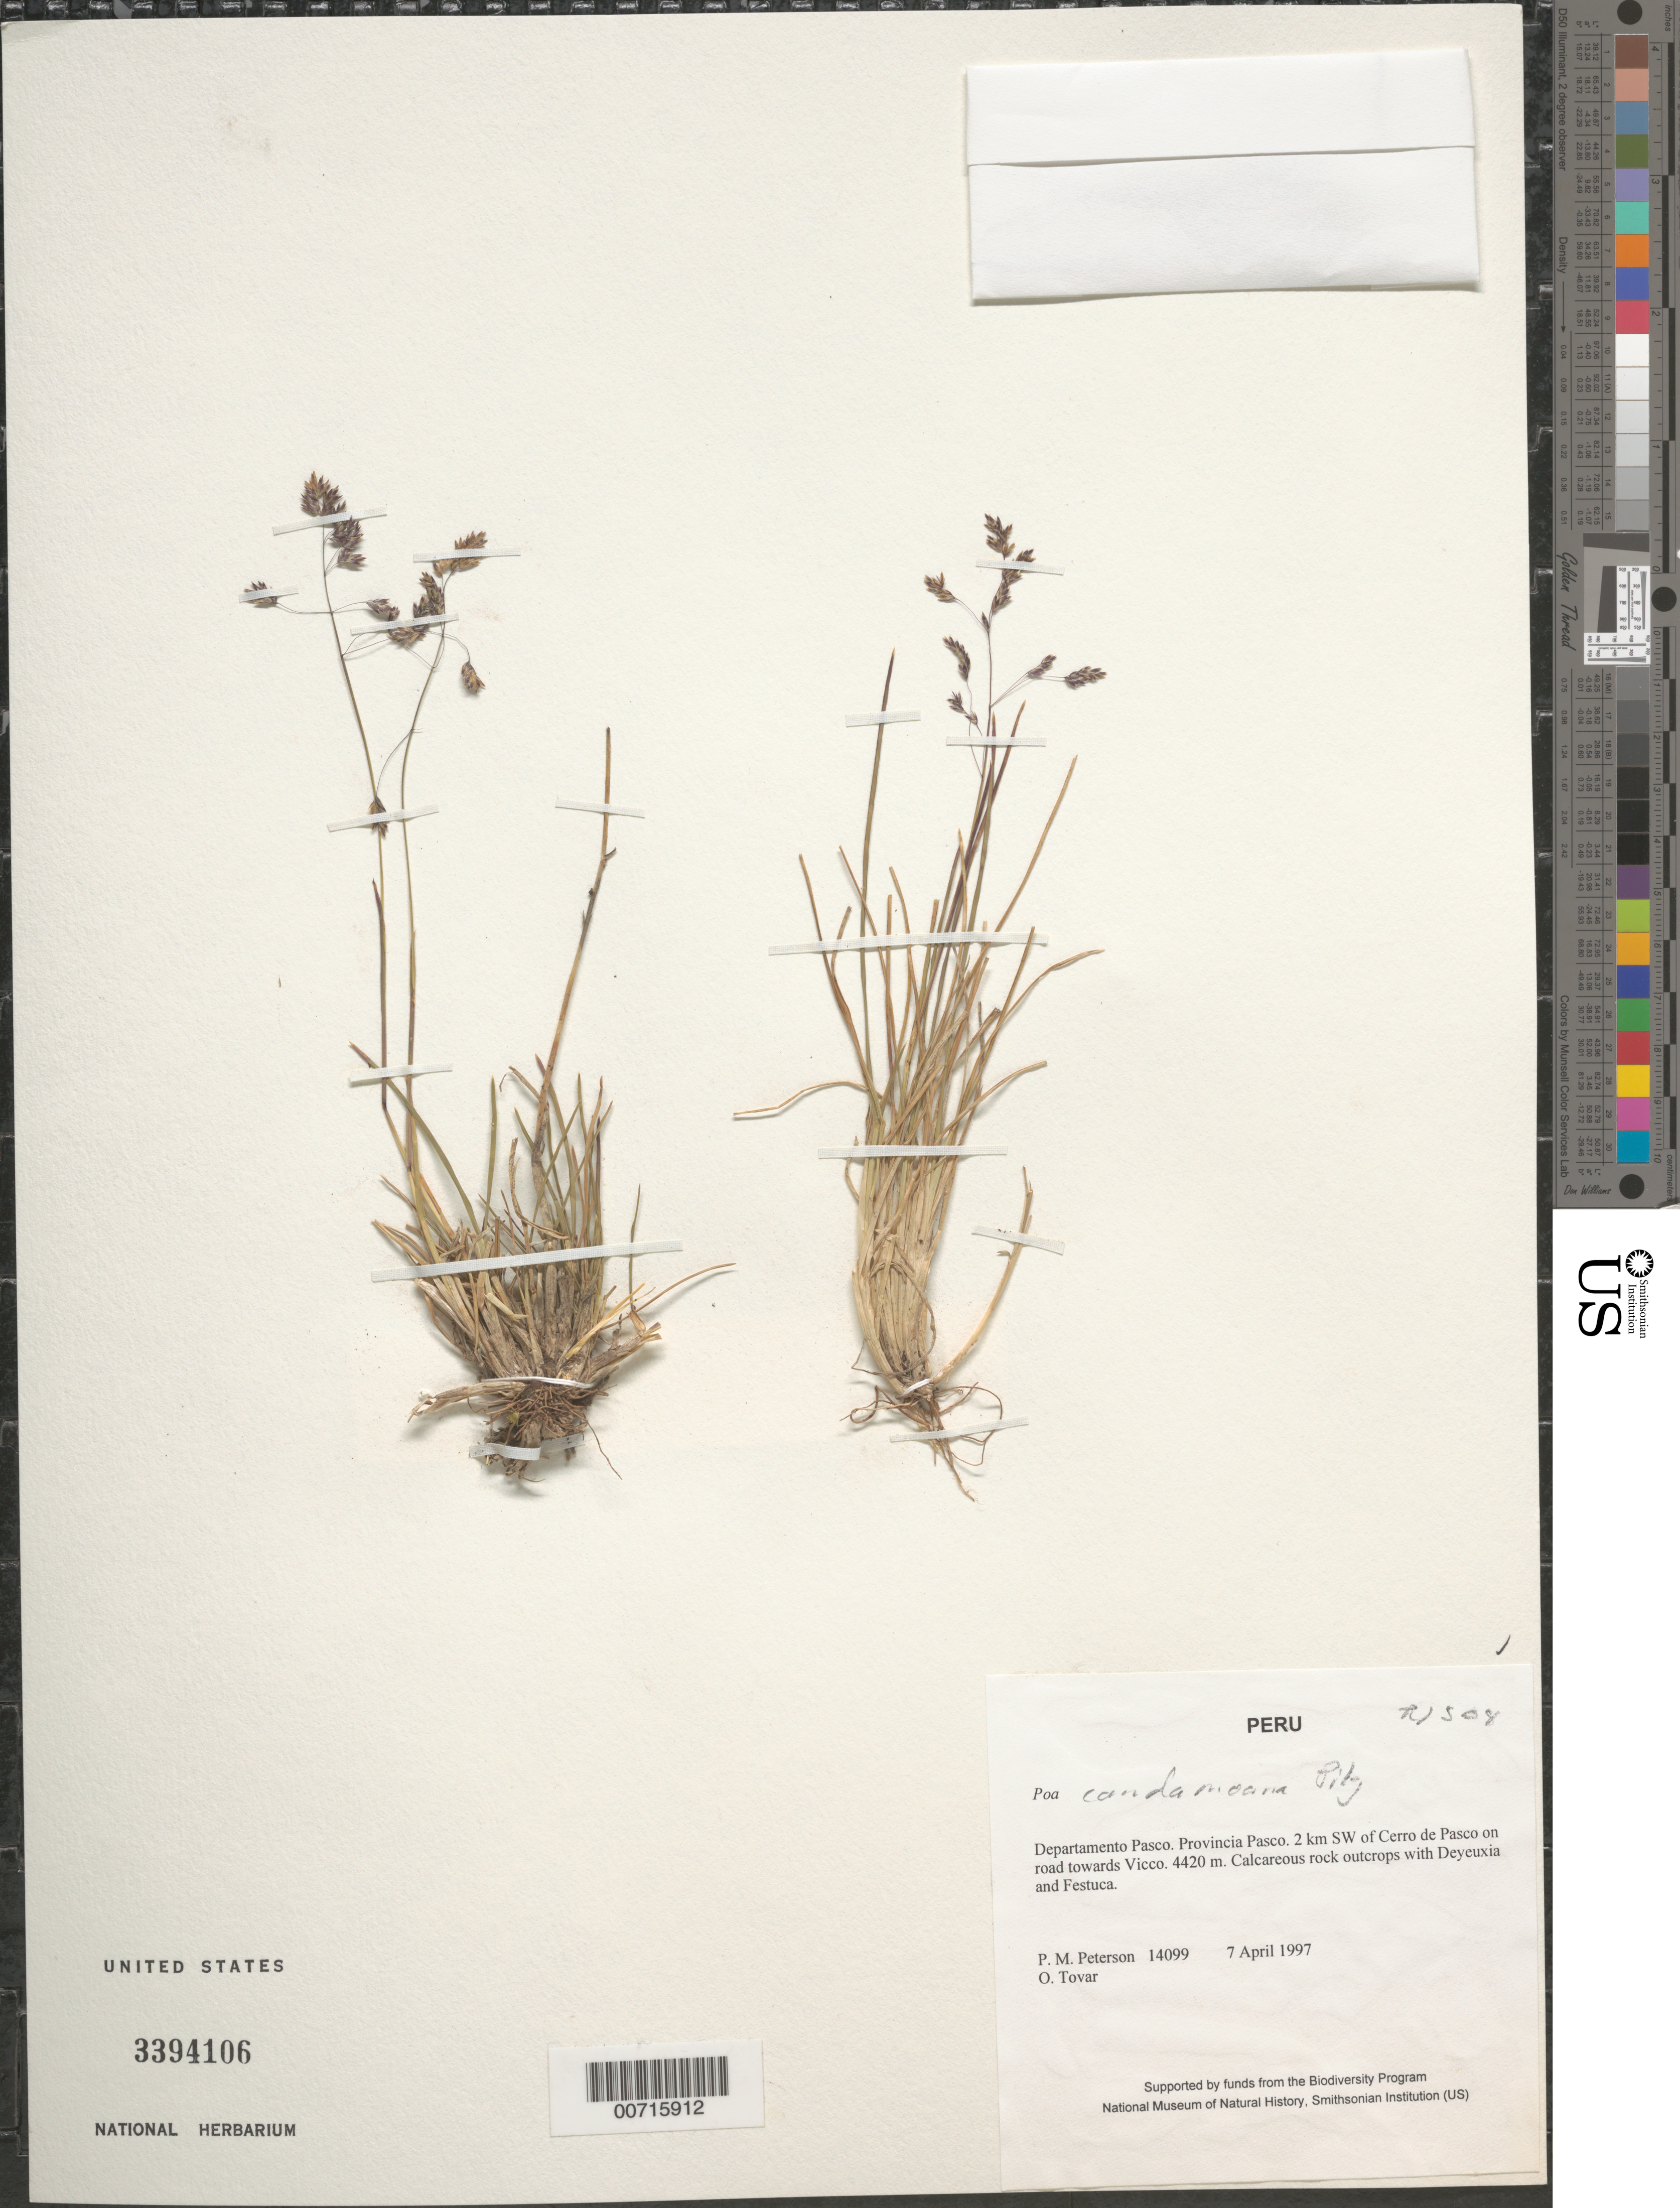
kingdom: Plantae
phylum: Tracheophyta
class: Liliopsida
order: Poales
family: Poaceae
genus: Poa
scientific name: Poa candamoana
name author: Pilg.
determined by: Soreng, Robert J., Research Associate (BOT), Smithsonian Institution - National Museum of Natural History (UNITED STATES)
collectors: P. M. Peterson & Ó. Tovar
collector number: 14099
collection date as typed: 07 Apr 1997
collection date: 1997-04-07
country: Peru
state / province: Pasco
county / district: Pasco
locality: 2 km SW of Cerro de Pasco on road towards Vicco.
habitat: Calcareous rock outcrops with Deyeuxia and Festuca.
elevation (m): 4420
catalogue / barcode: US 3394106